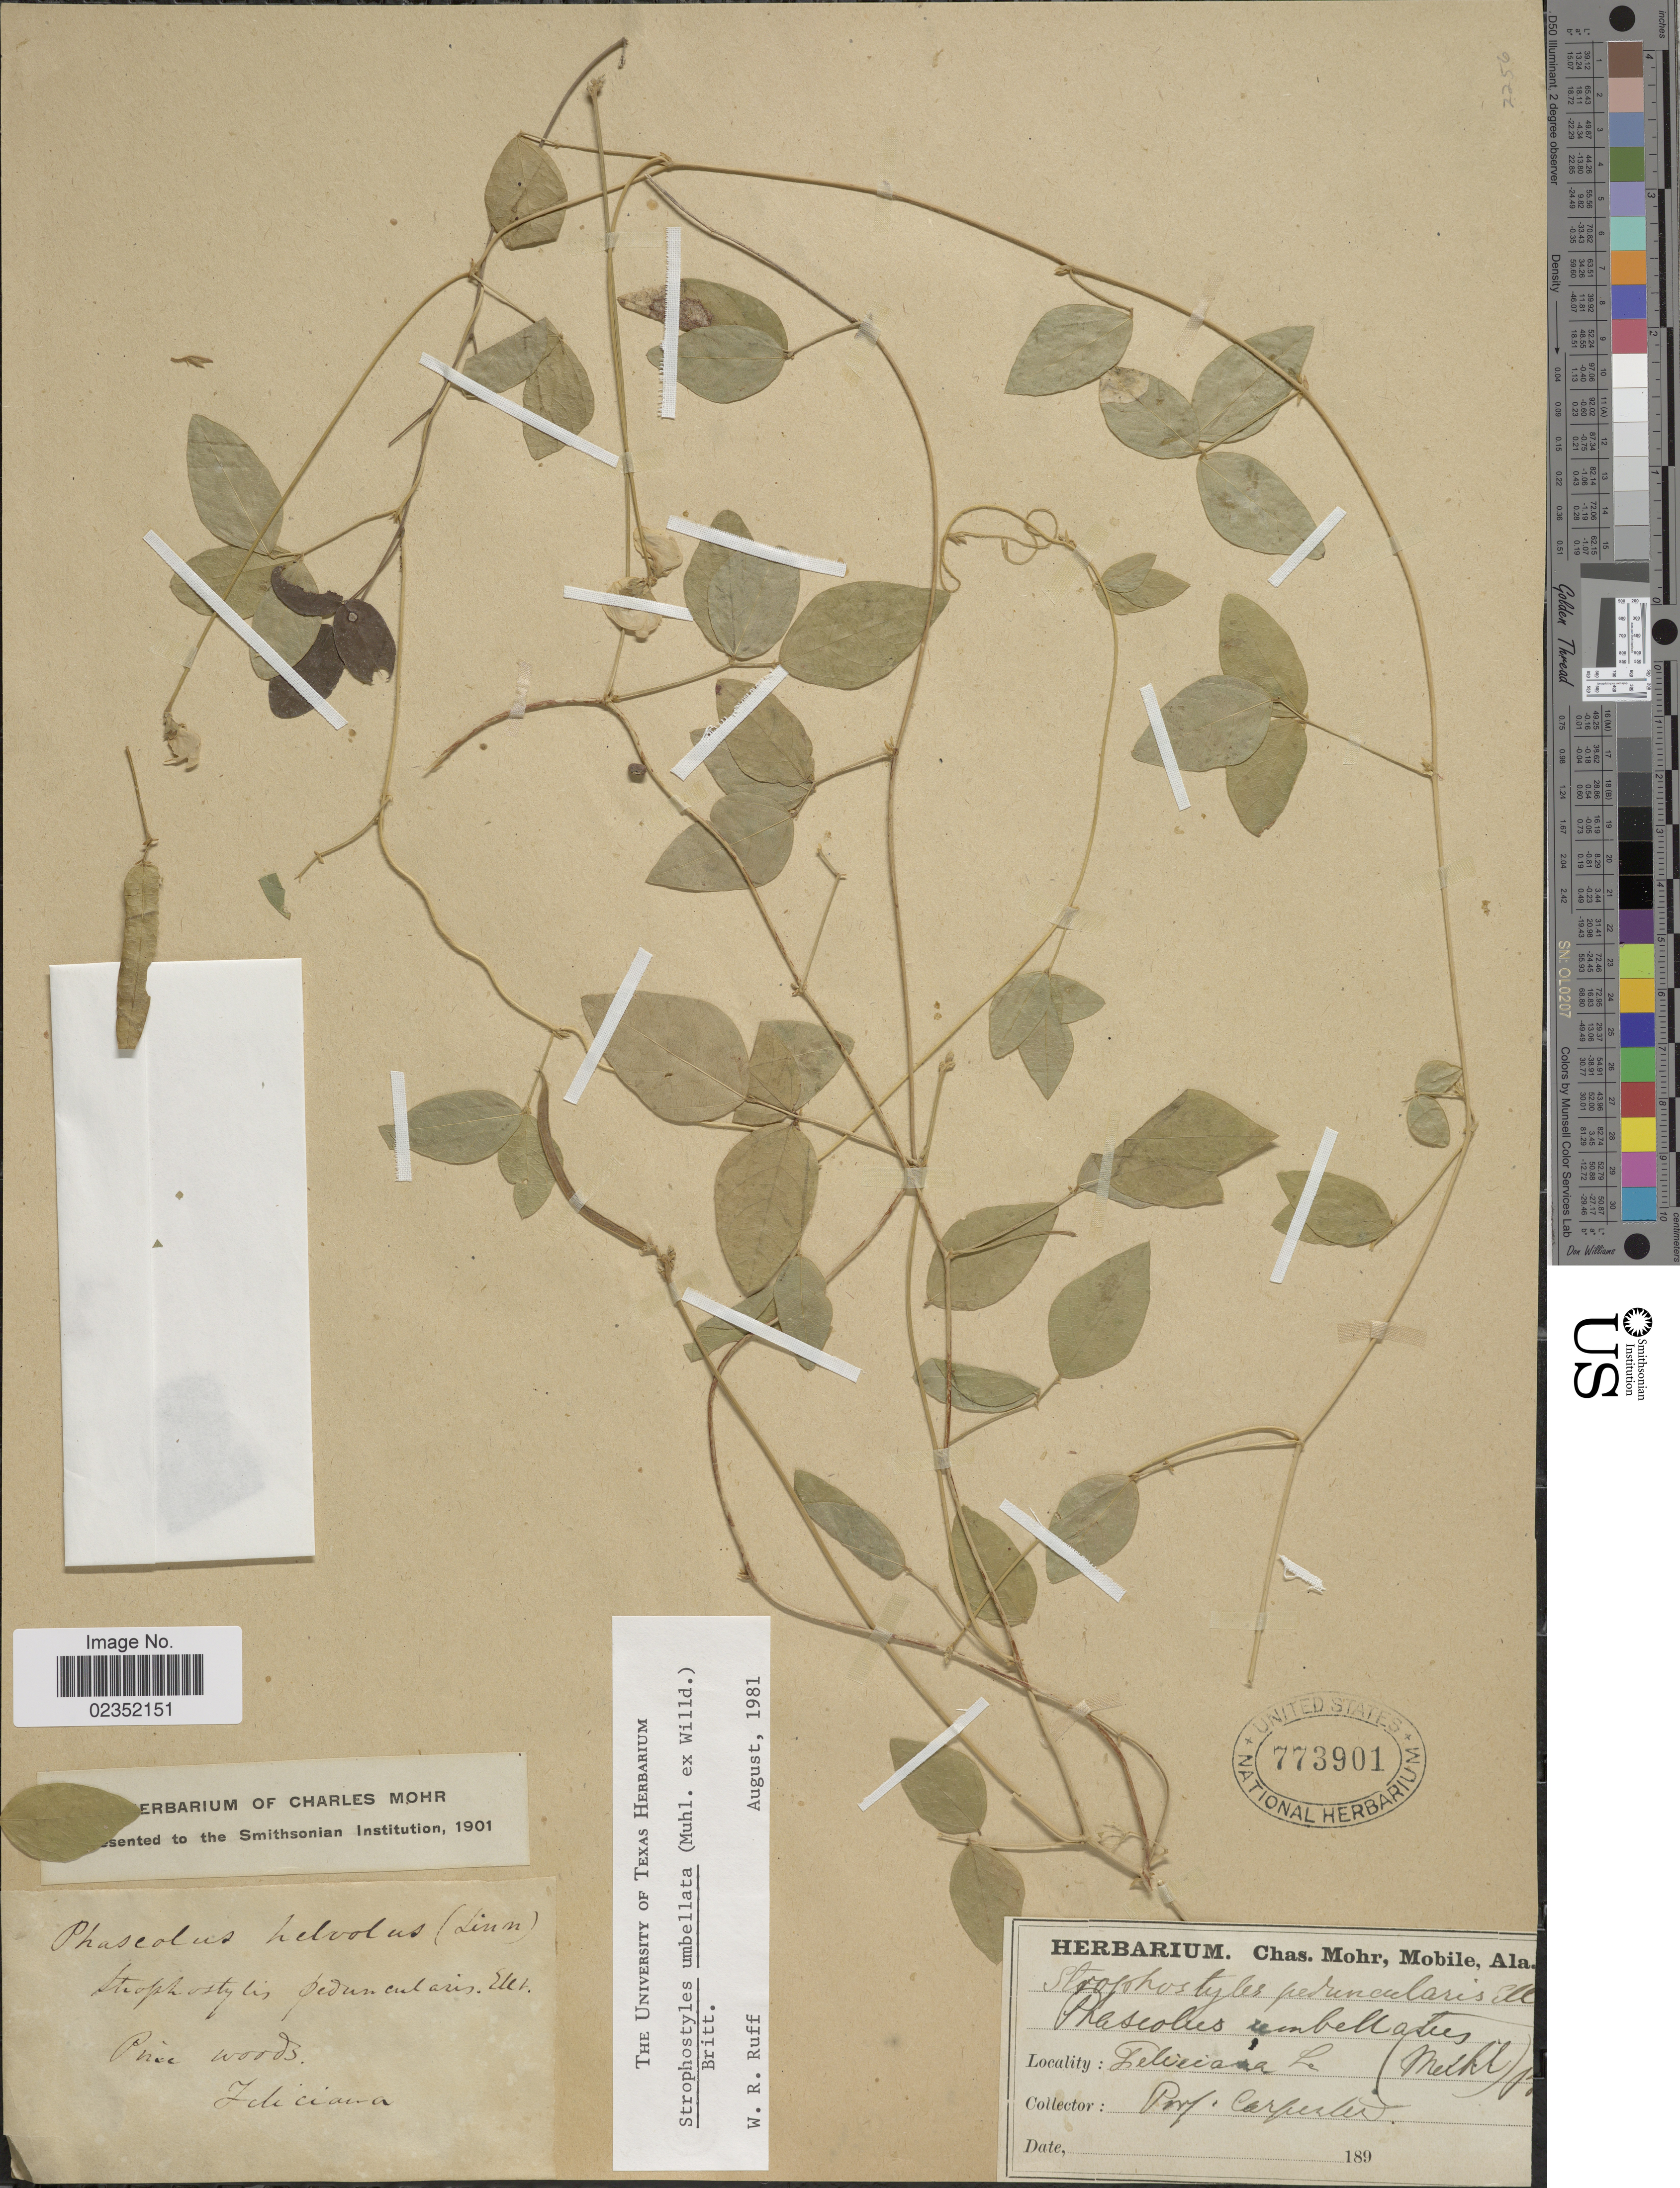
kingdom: Plantae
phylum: Tracheophyta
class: Magnoliopsida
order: Fabales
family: Fabaceae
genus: Strophostyles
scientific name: Strophostyles umbellata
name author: (Muhl. ex Willd.) Britton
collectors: -. Carpenter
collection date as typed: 189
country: United States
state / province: Louisiana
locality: Feliciana, La.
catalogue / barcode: US 773901